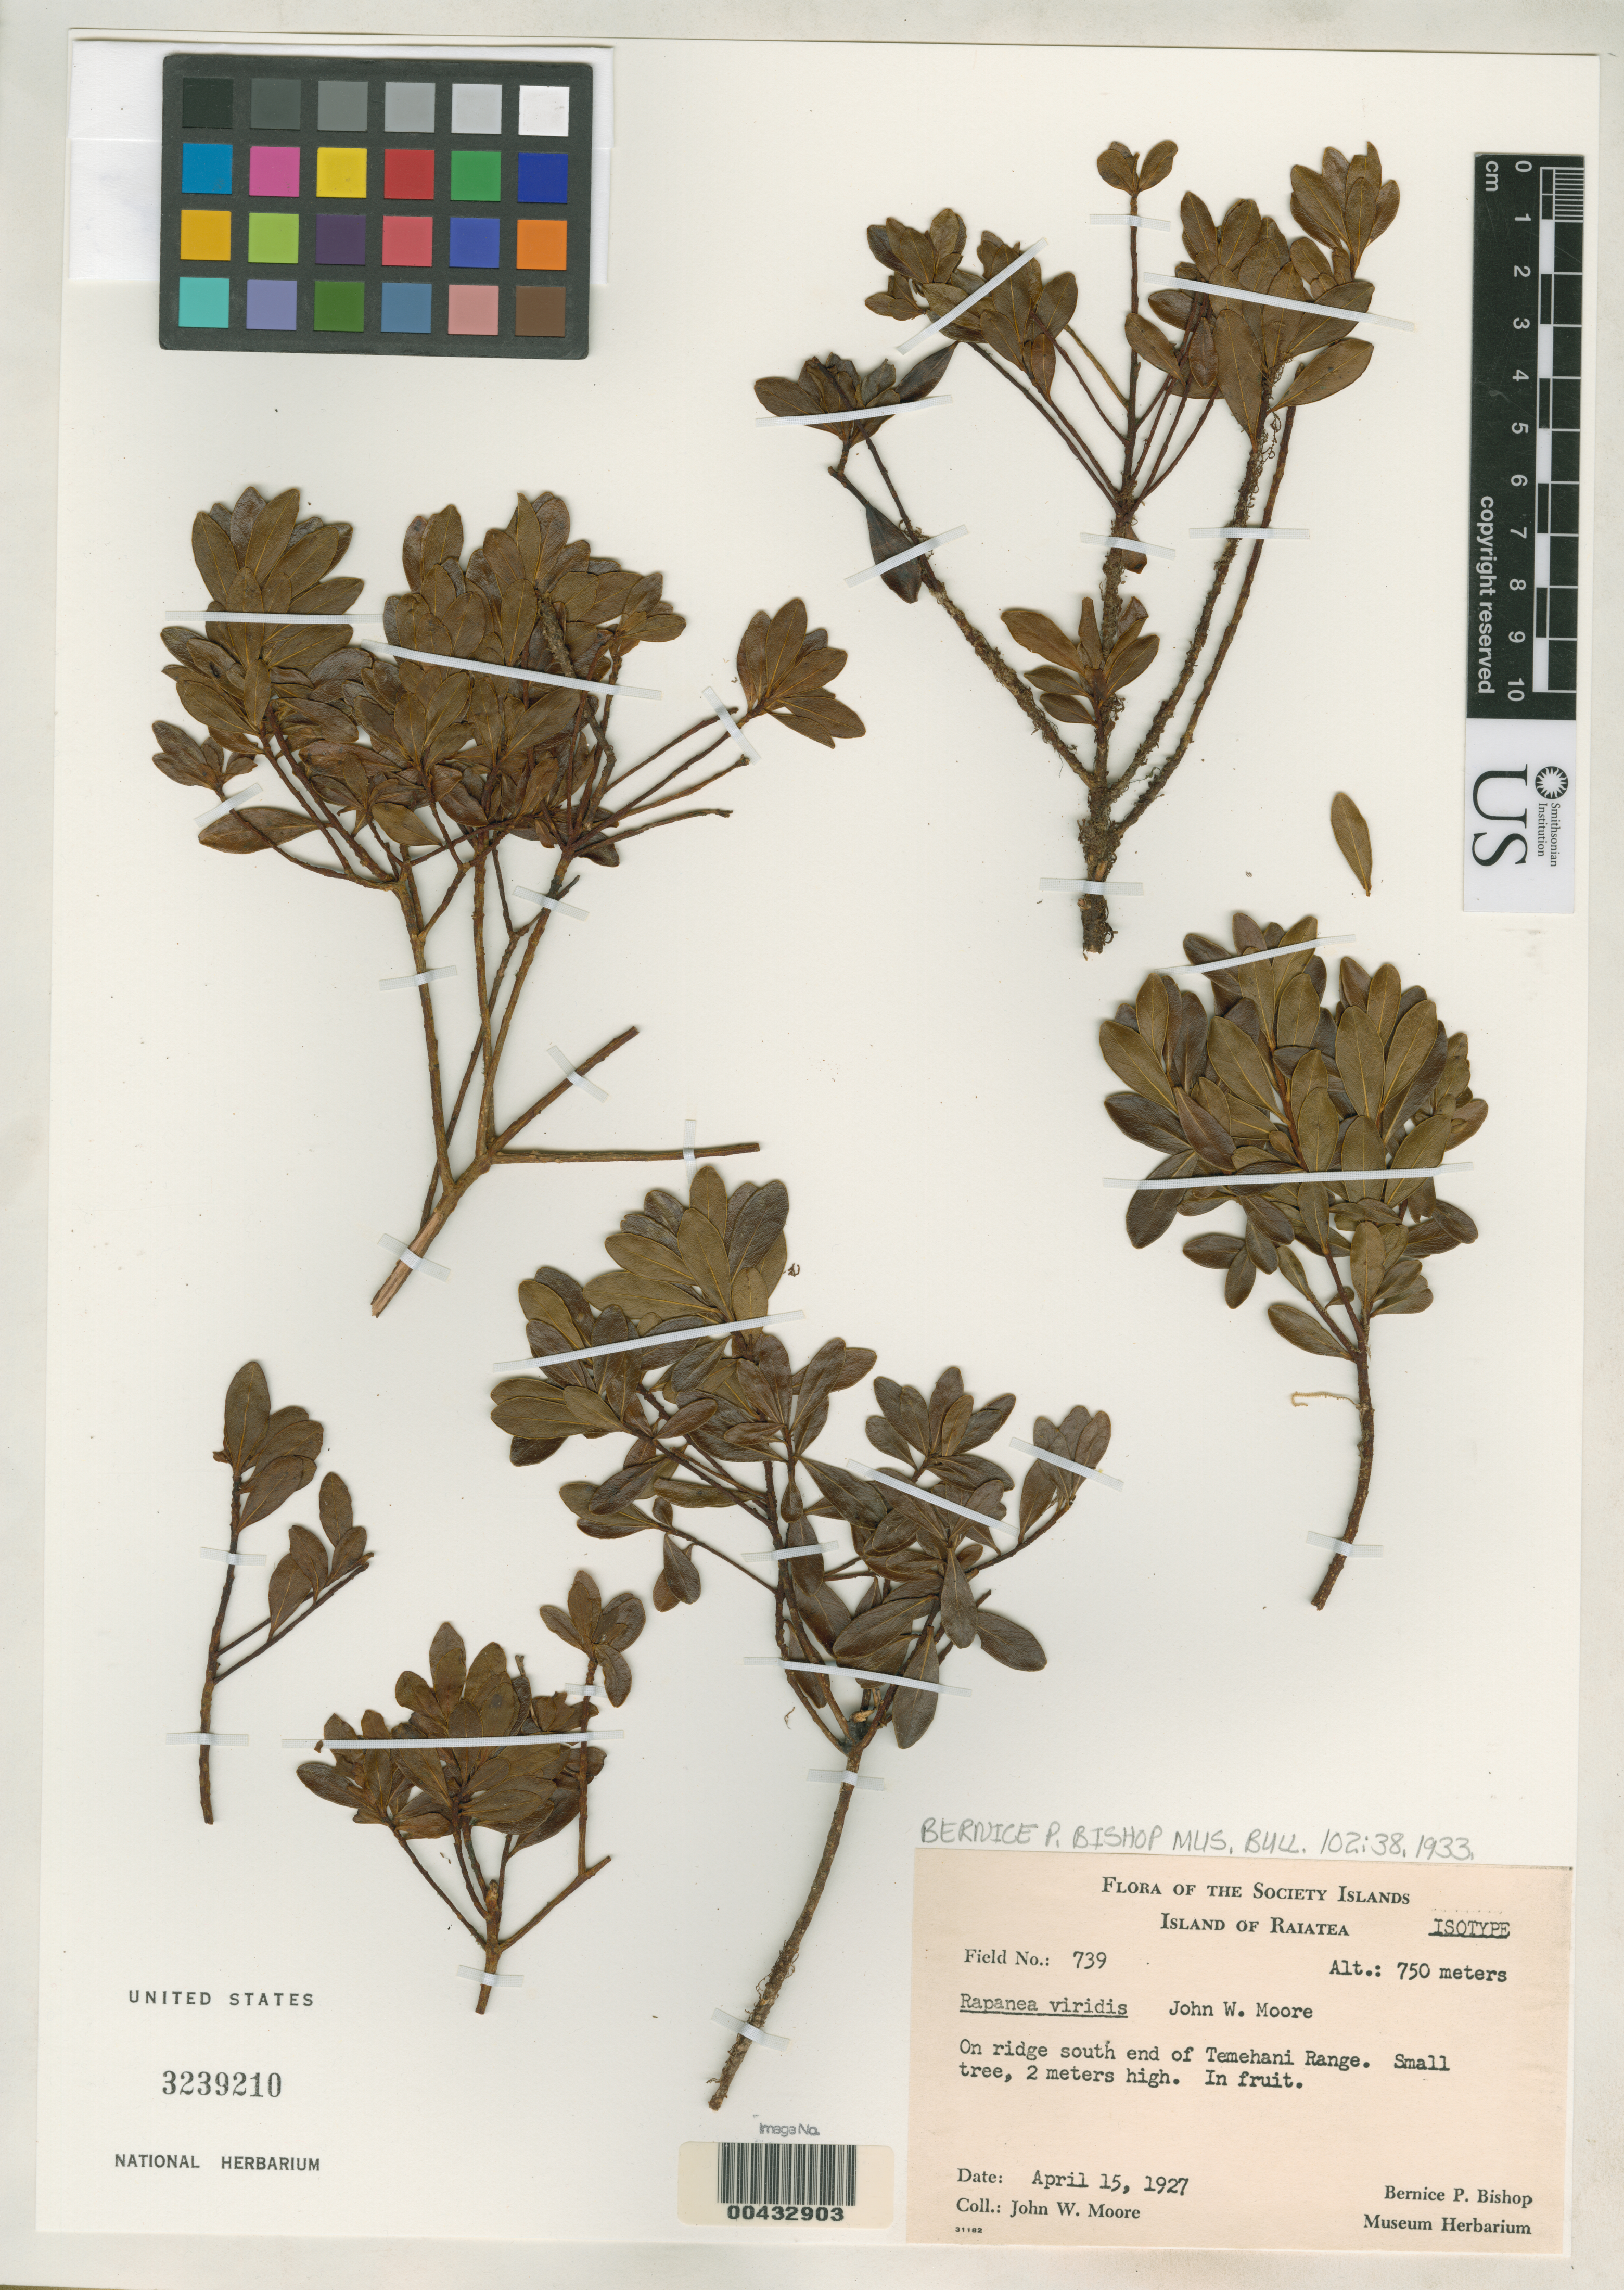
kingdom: Plantae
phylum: Tracheophyta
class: Magnoliopsida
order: Ericales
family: Primulaceae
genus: Rapanea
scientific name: Rapanea viridis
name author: J.W. Moore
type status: Isotype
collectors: J. W. Moore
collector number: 739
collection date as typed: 15 Apr 1927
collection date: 1927-04-15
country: French Polynesia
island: Raiatea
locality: S end of Temehani Range. [Society Is.]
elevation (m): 750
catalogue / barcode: US 3239210